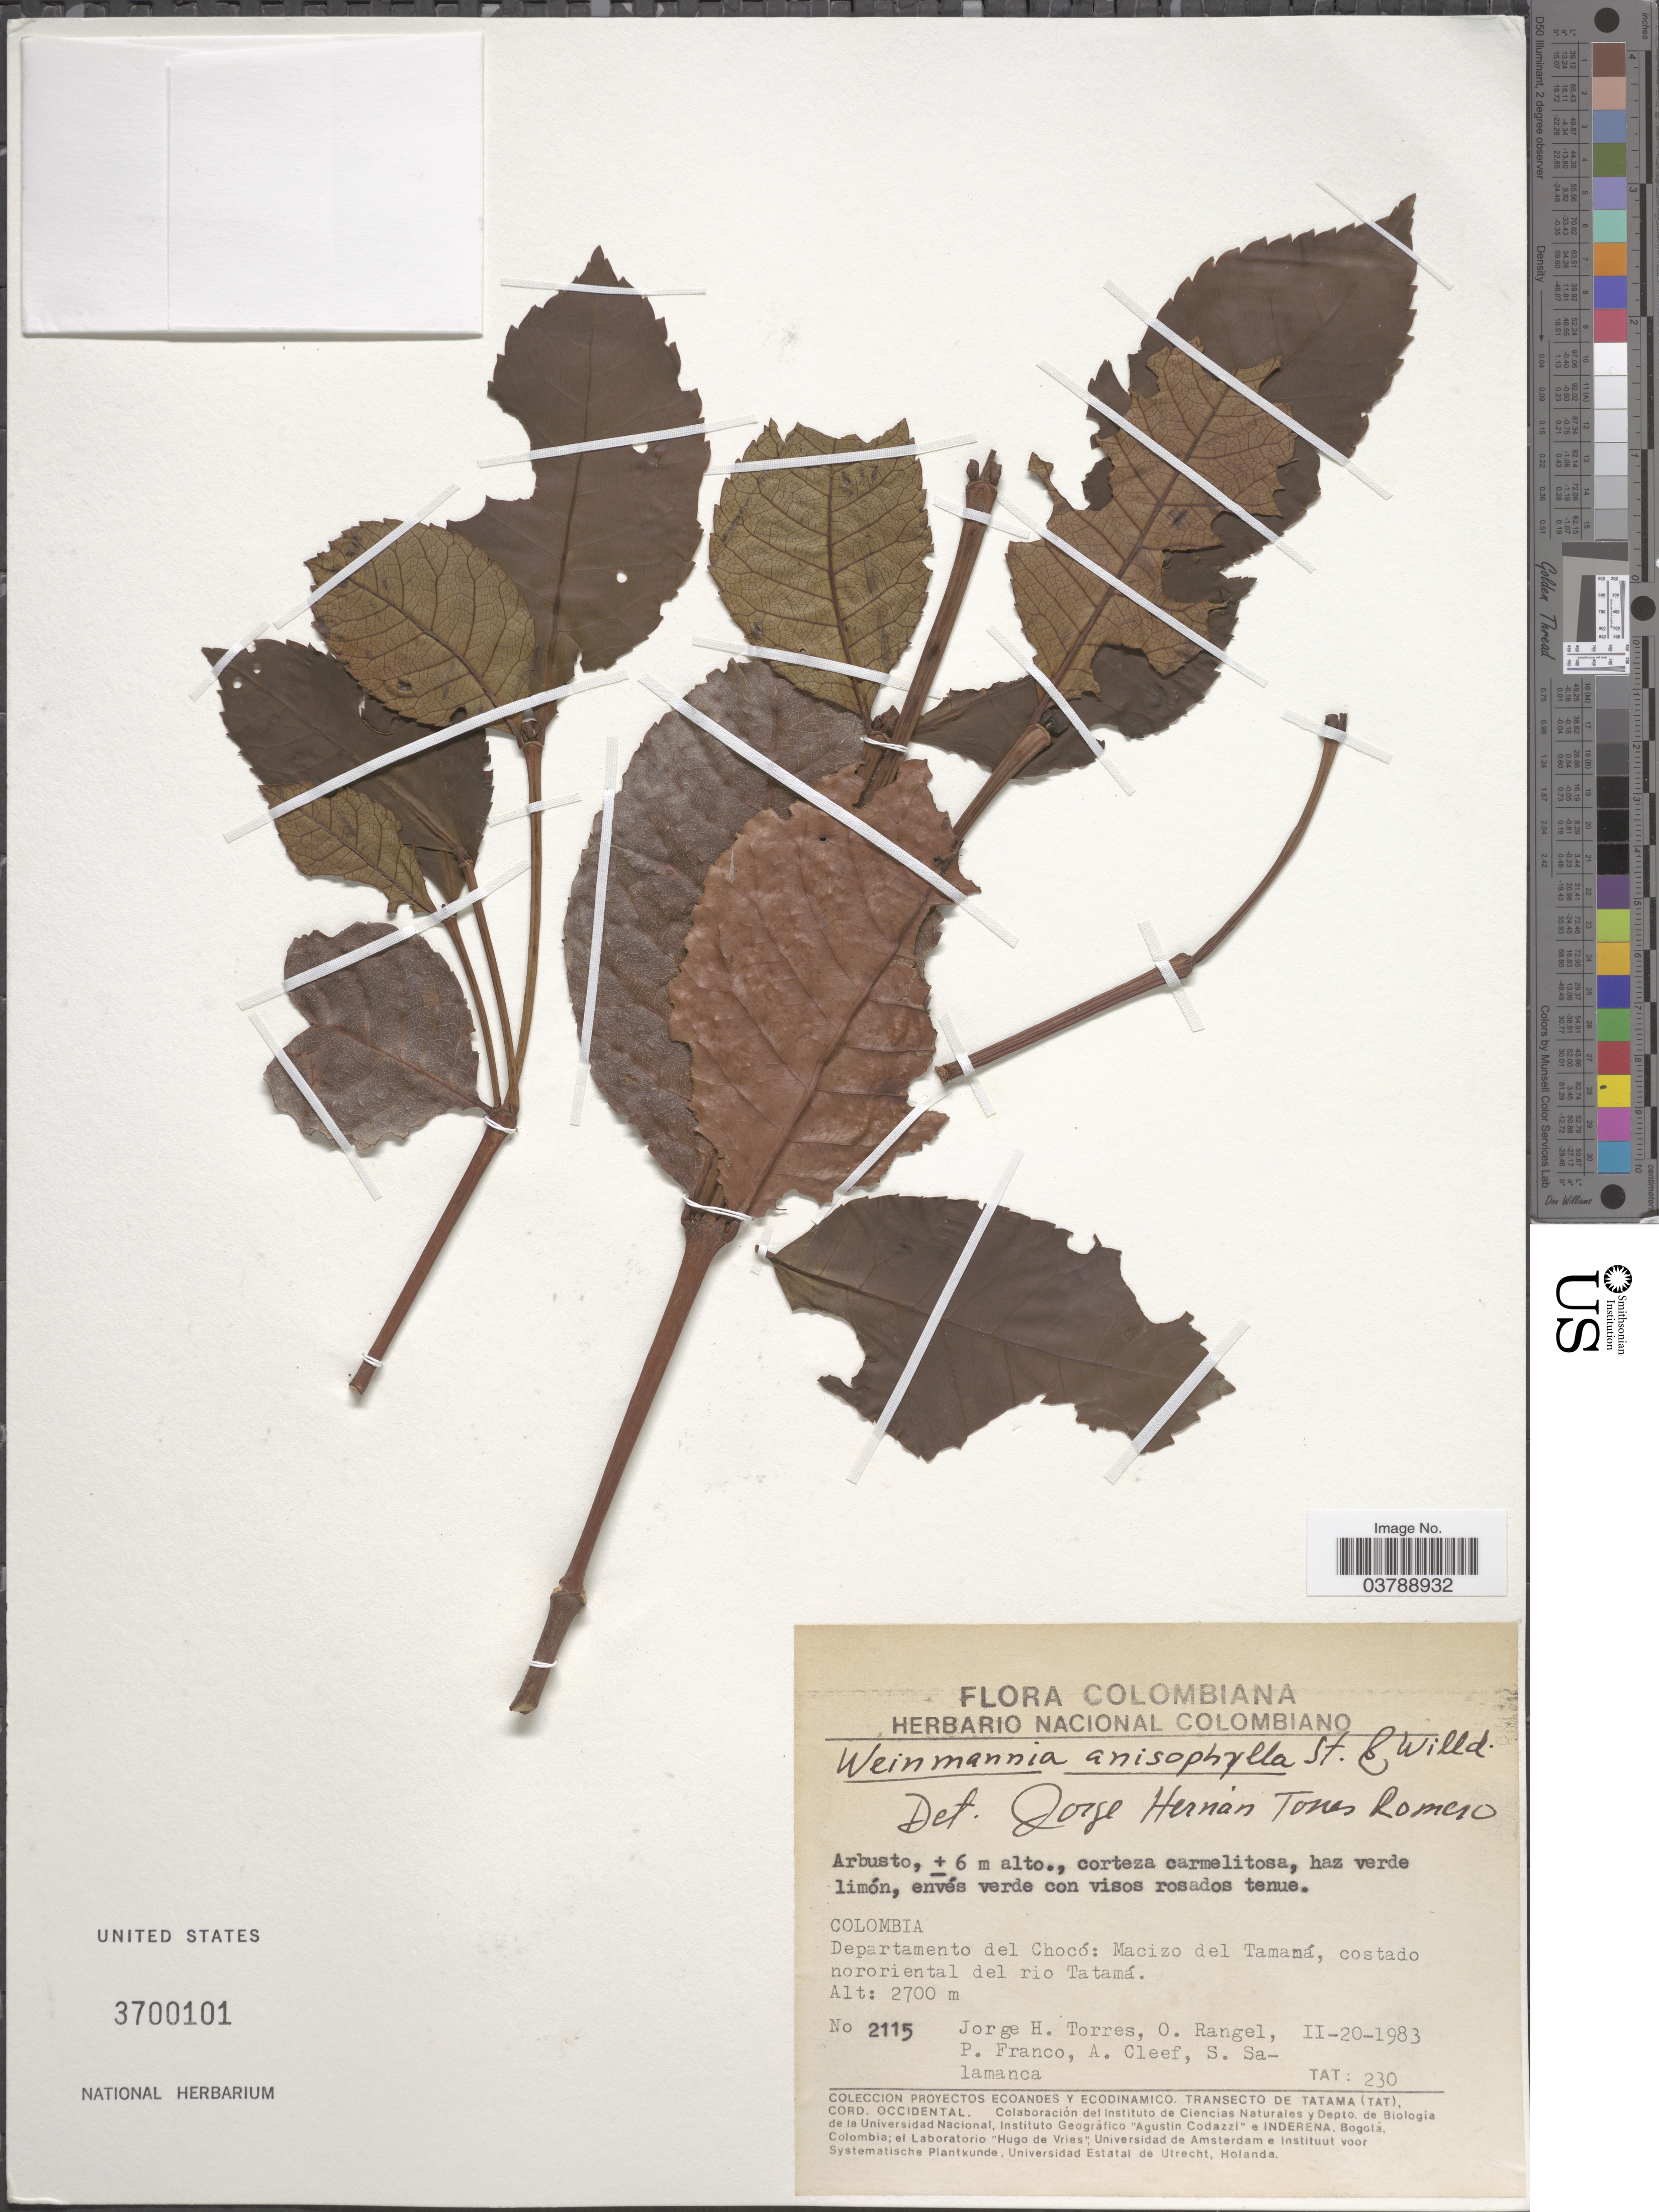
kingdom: Plantae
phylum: Tracheophyta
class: Magnoliopsida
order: Oxalidales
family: Cunoniaceae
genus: Weinmannia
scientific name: Weinmannia anisophylla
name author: Standl. & L.O. Williams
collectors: J. H. Torres, O. Rangel, P. Franco, A. M. Cleef & S. Salamanca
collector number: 2115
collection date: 1983-02-20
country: Colombia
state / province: Chocó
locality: Departamento del Chocó: Macizo del Tamamá, costado nororiental del rio Tatamá.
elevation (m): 2700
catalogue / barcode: US 3700101